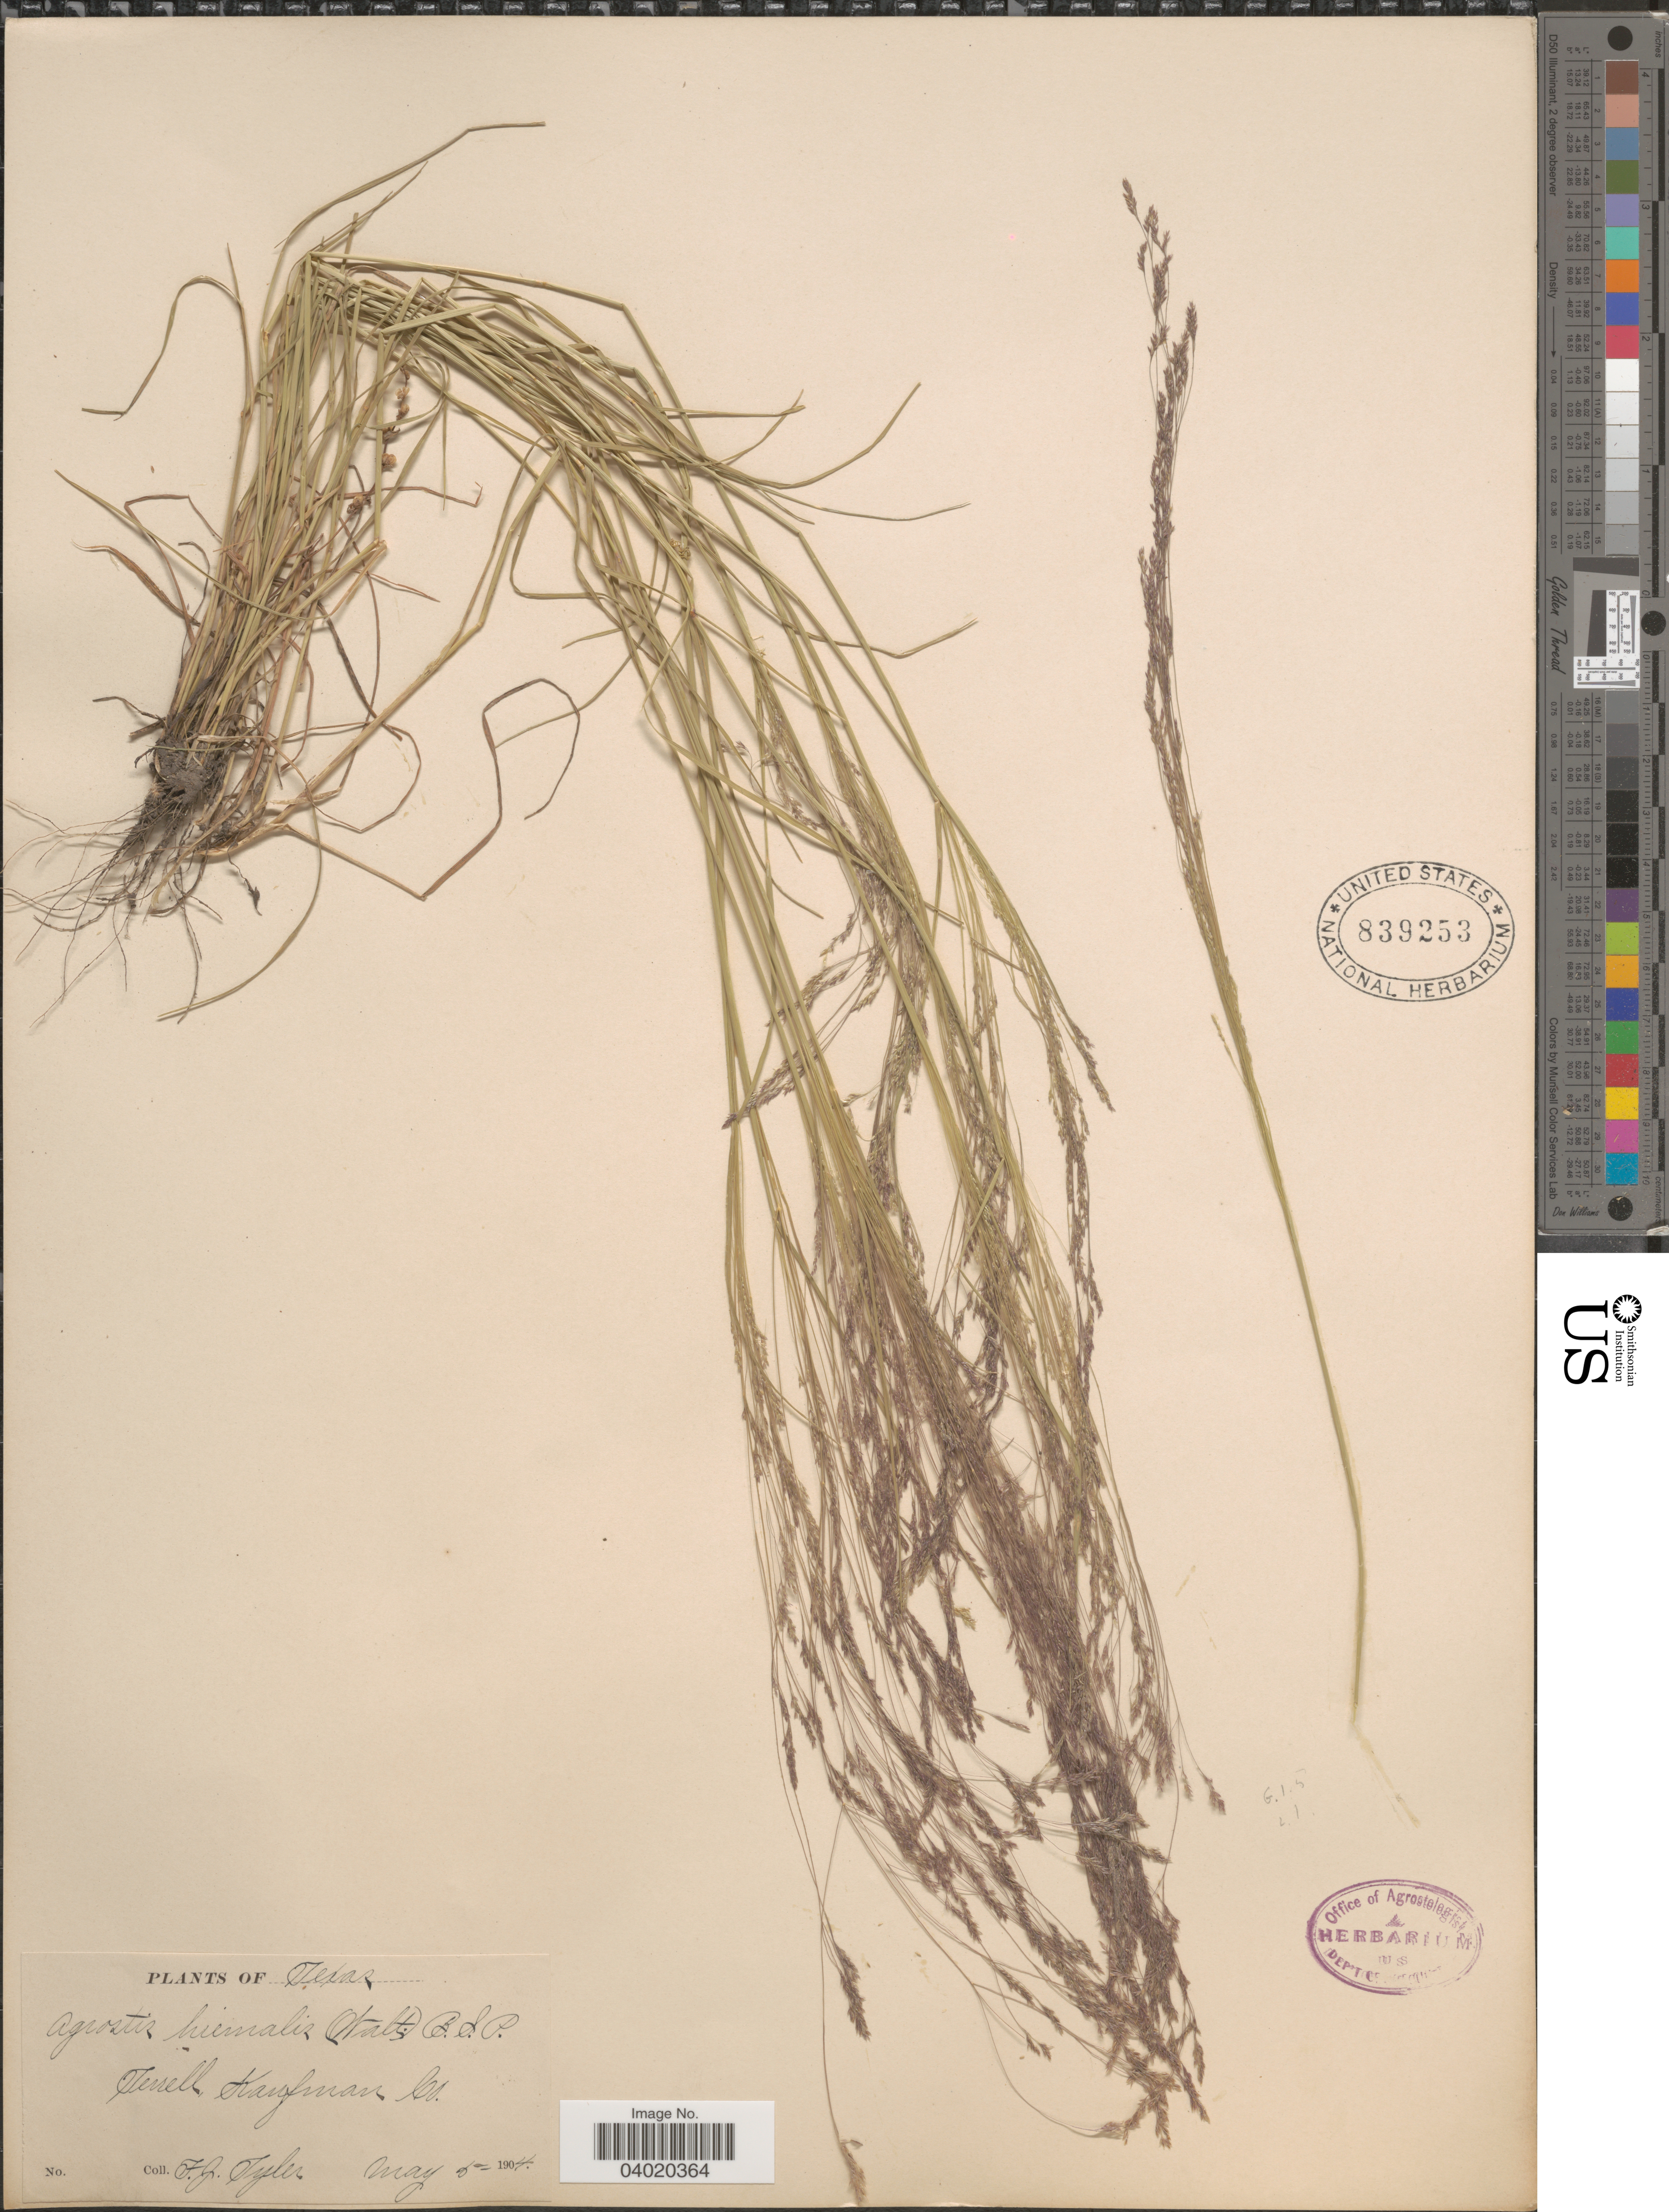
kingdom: Plantae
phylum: Tracheophyta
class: Liliopsida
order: Poales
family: Poaceae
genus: Agrostis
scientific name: Agrostis hyemalis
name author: (Walter) Britton et al.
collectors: F. Tyler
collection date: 1904-05-05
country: United States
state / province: Texas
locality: Terrell, Kaufman Co.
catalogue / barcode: US 839253